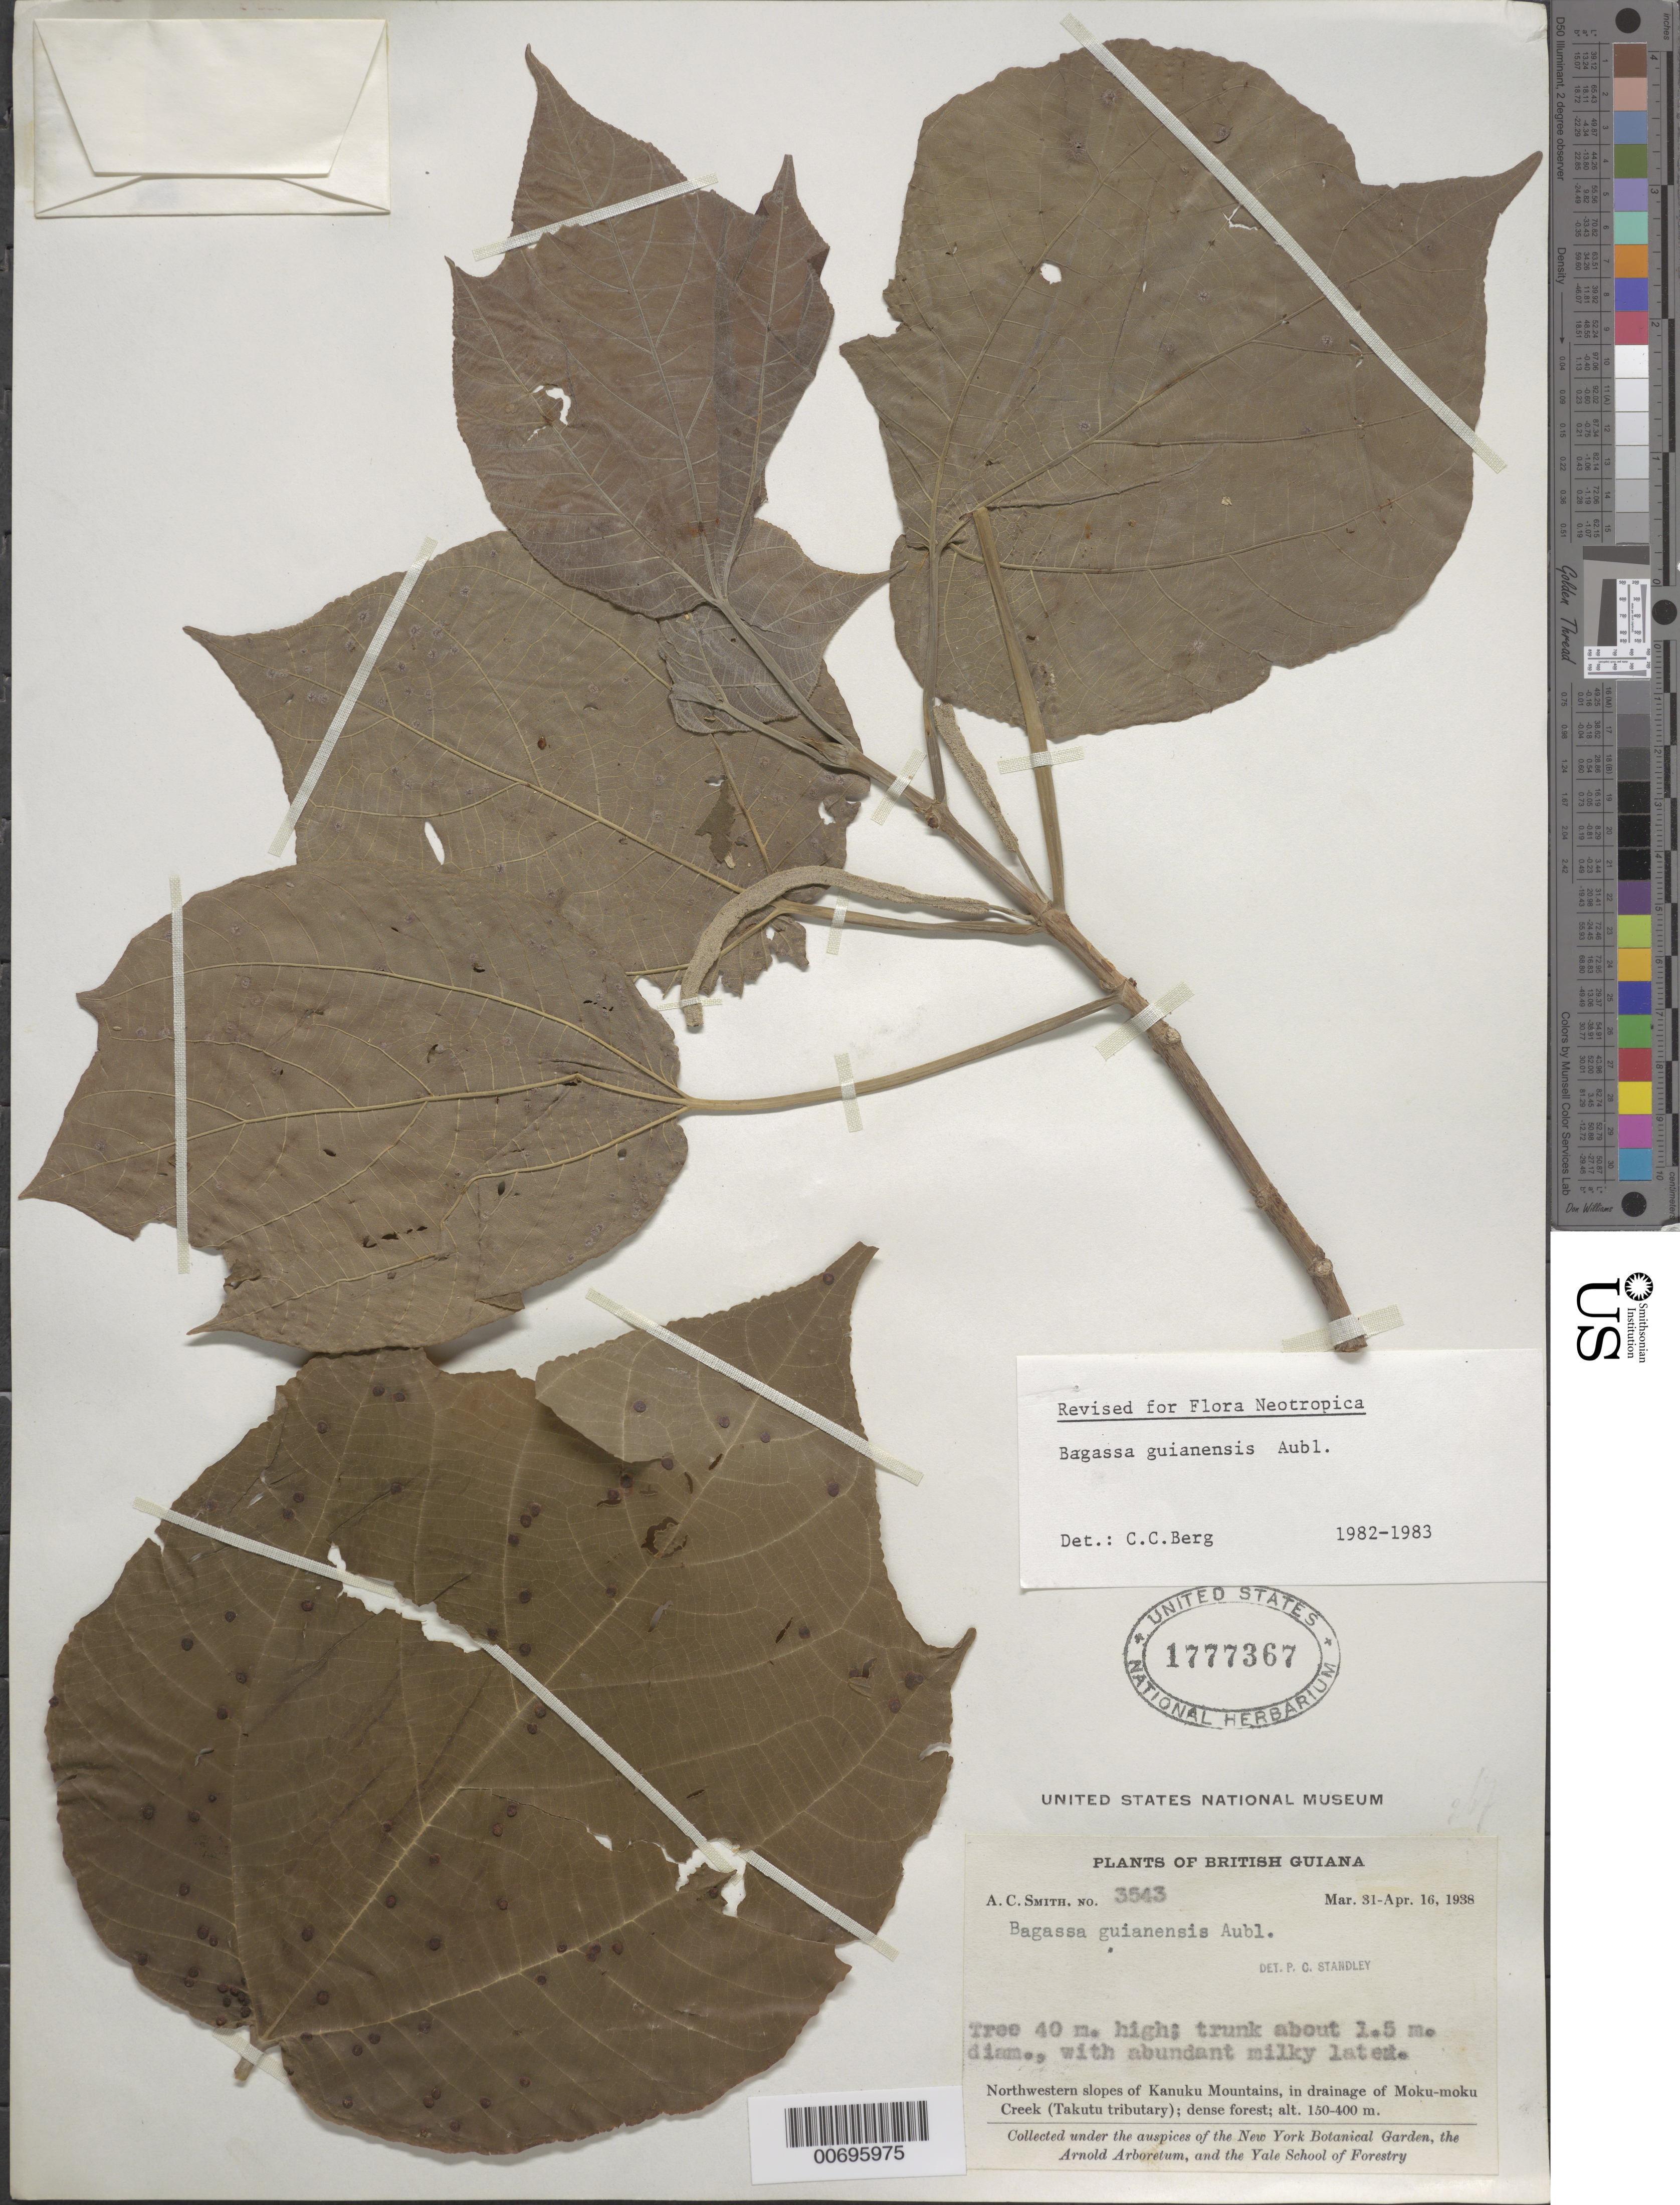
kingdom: Plantae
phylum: Tracheophyta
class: Magnoliopsida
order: Rosales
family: Moraceae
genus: Bagassa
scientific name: Bagassa guianensis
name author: Aubl.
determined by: Berg, C. C.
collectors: A. C. Smith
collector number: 3543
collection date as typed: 31-Mar-38 to 16-Apr-38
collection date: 1938-03-31/1938-04-16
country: Guyana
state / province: U. Takutu-U. Essequibo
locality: Kanuku Mts., NW slopes, in drainage of Moku-moku Creek (Takutu tributary)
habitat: Dense forest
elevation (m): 150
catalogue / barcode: US 1777367